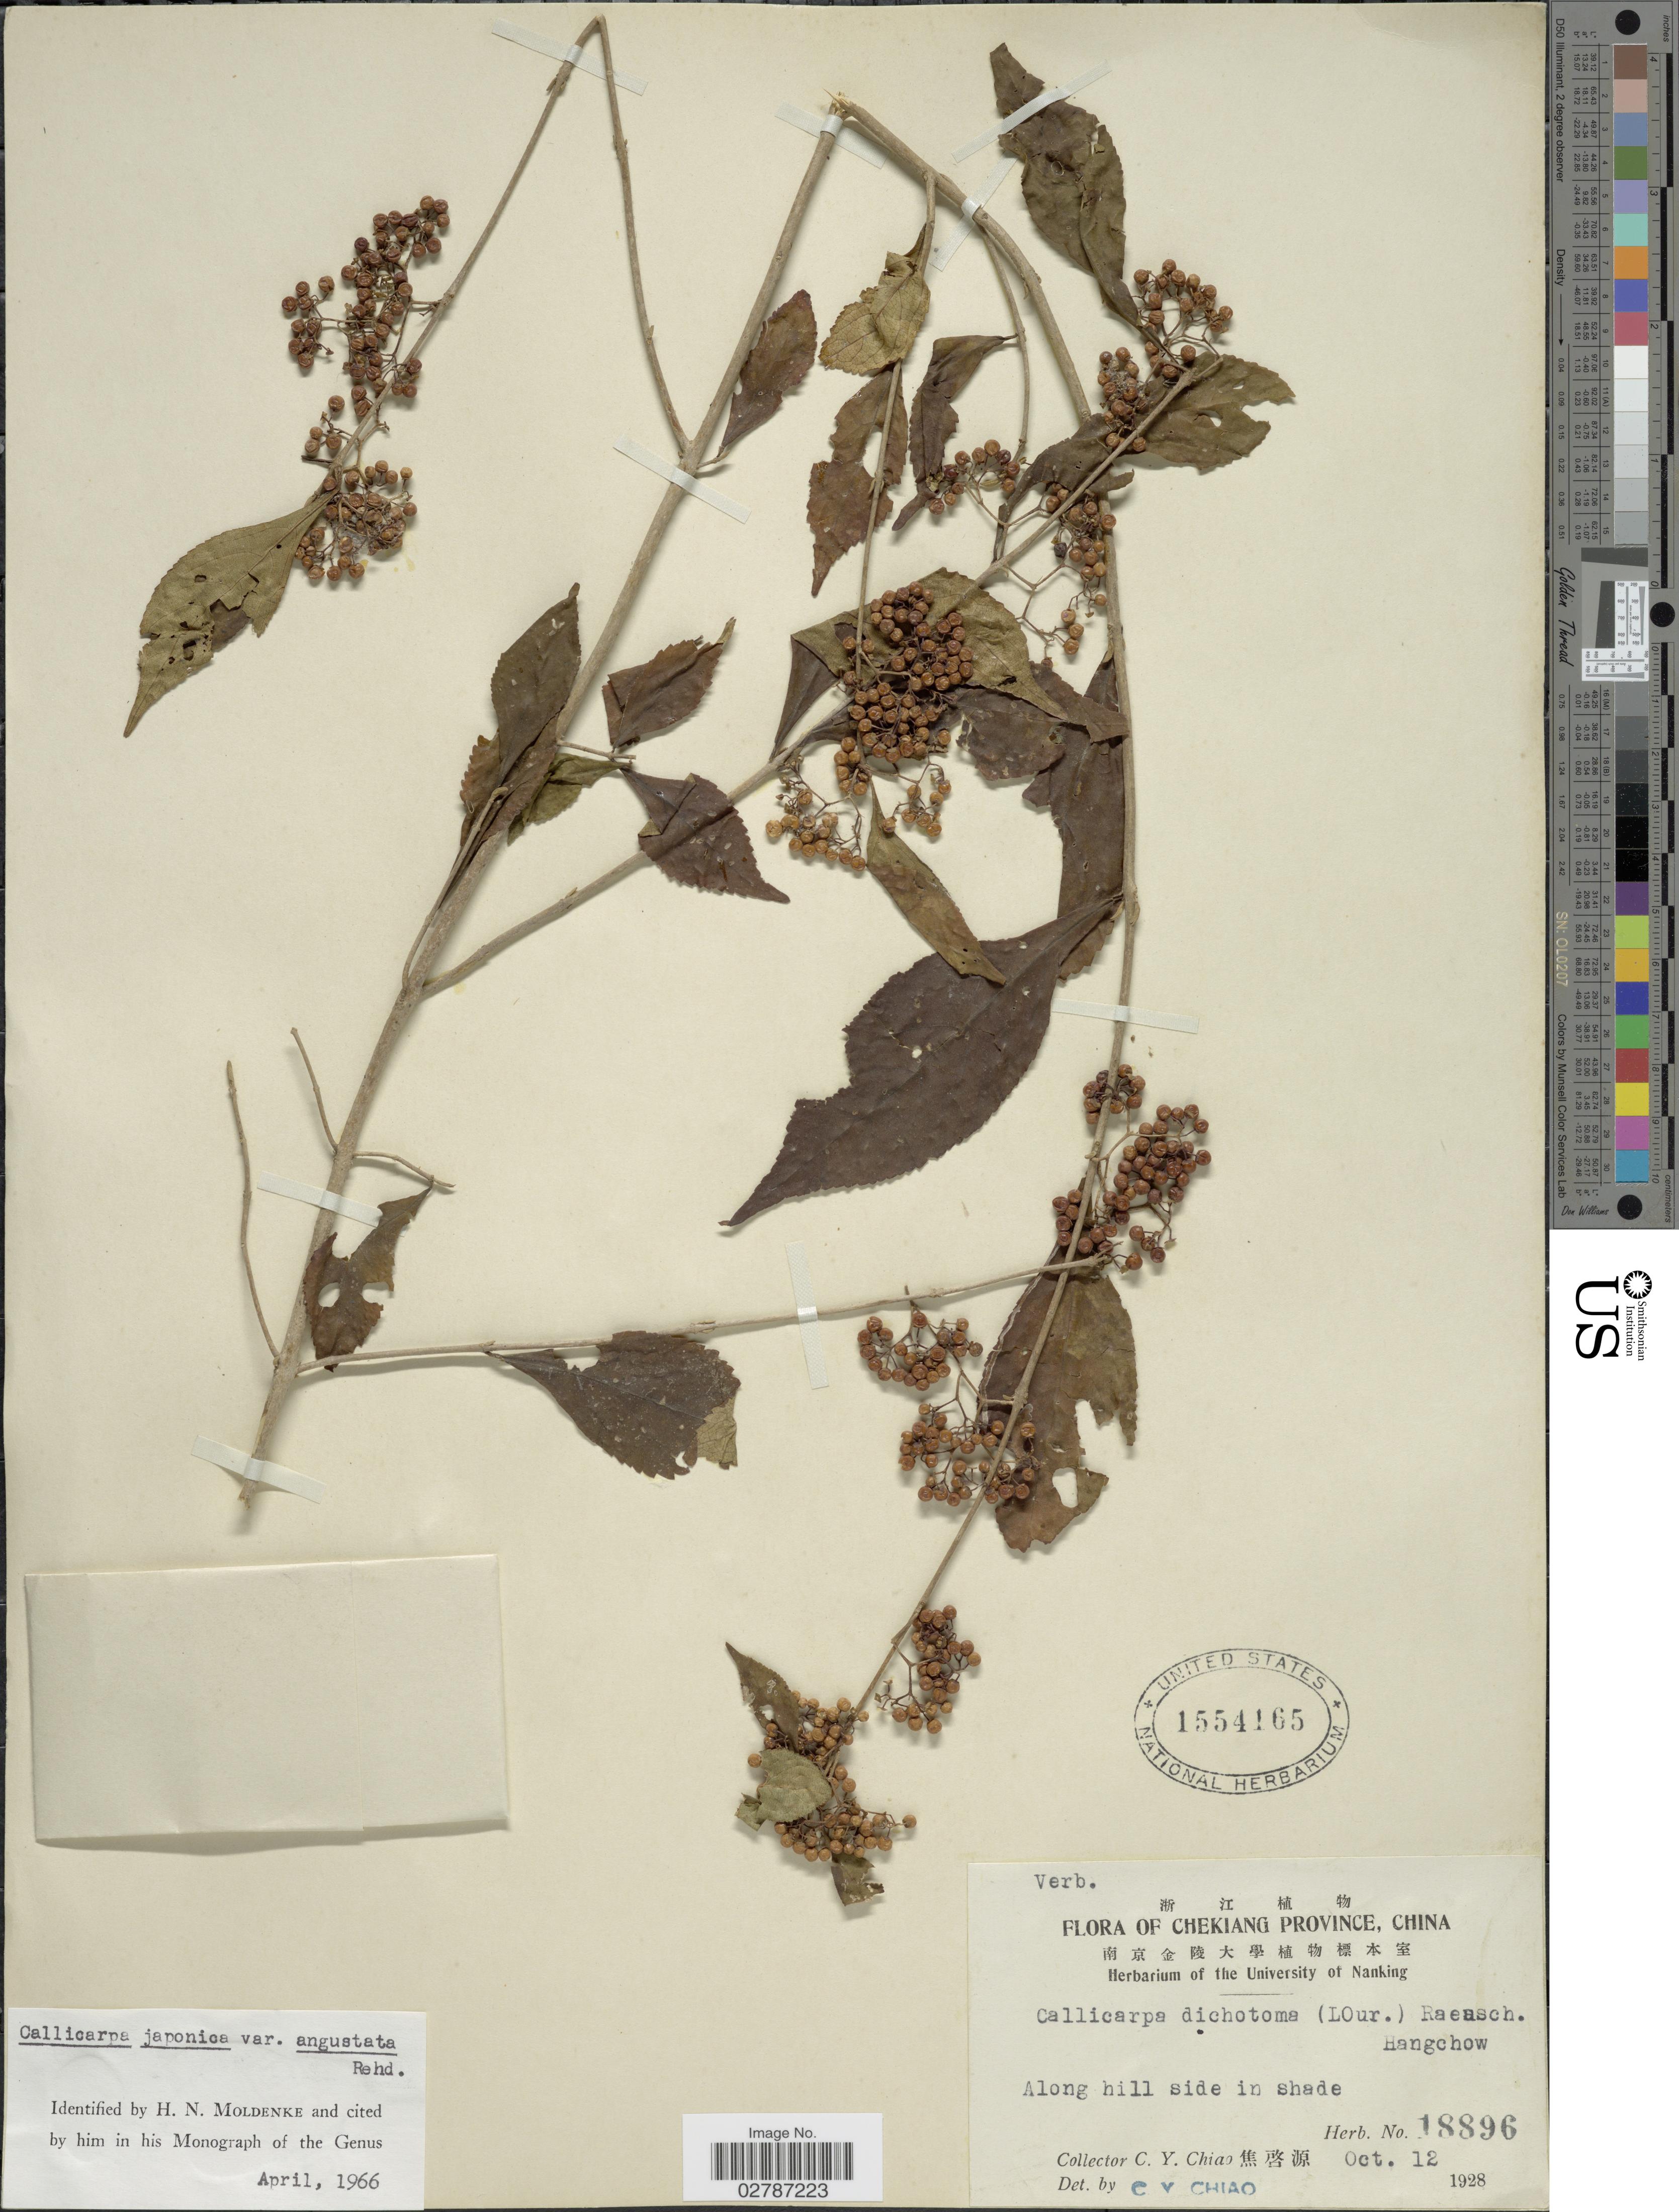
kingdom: Plantae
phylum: Tracheophyta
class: Magnoliopsida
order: Lamiales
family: Lamiaceae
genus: Callicarpa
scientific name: Callicarpa japonica var. angustata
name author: Rehder in Sarg.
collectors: C. Y. Chiao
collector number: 18896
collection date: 1928-10-12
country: China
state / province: Zhejiang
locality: Chekiang Province. Along hill side in shade.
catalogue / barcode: US 1554165